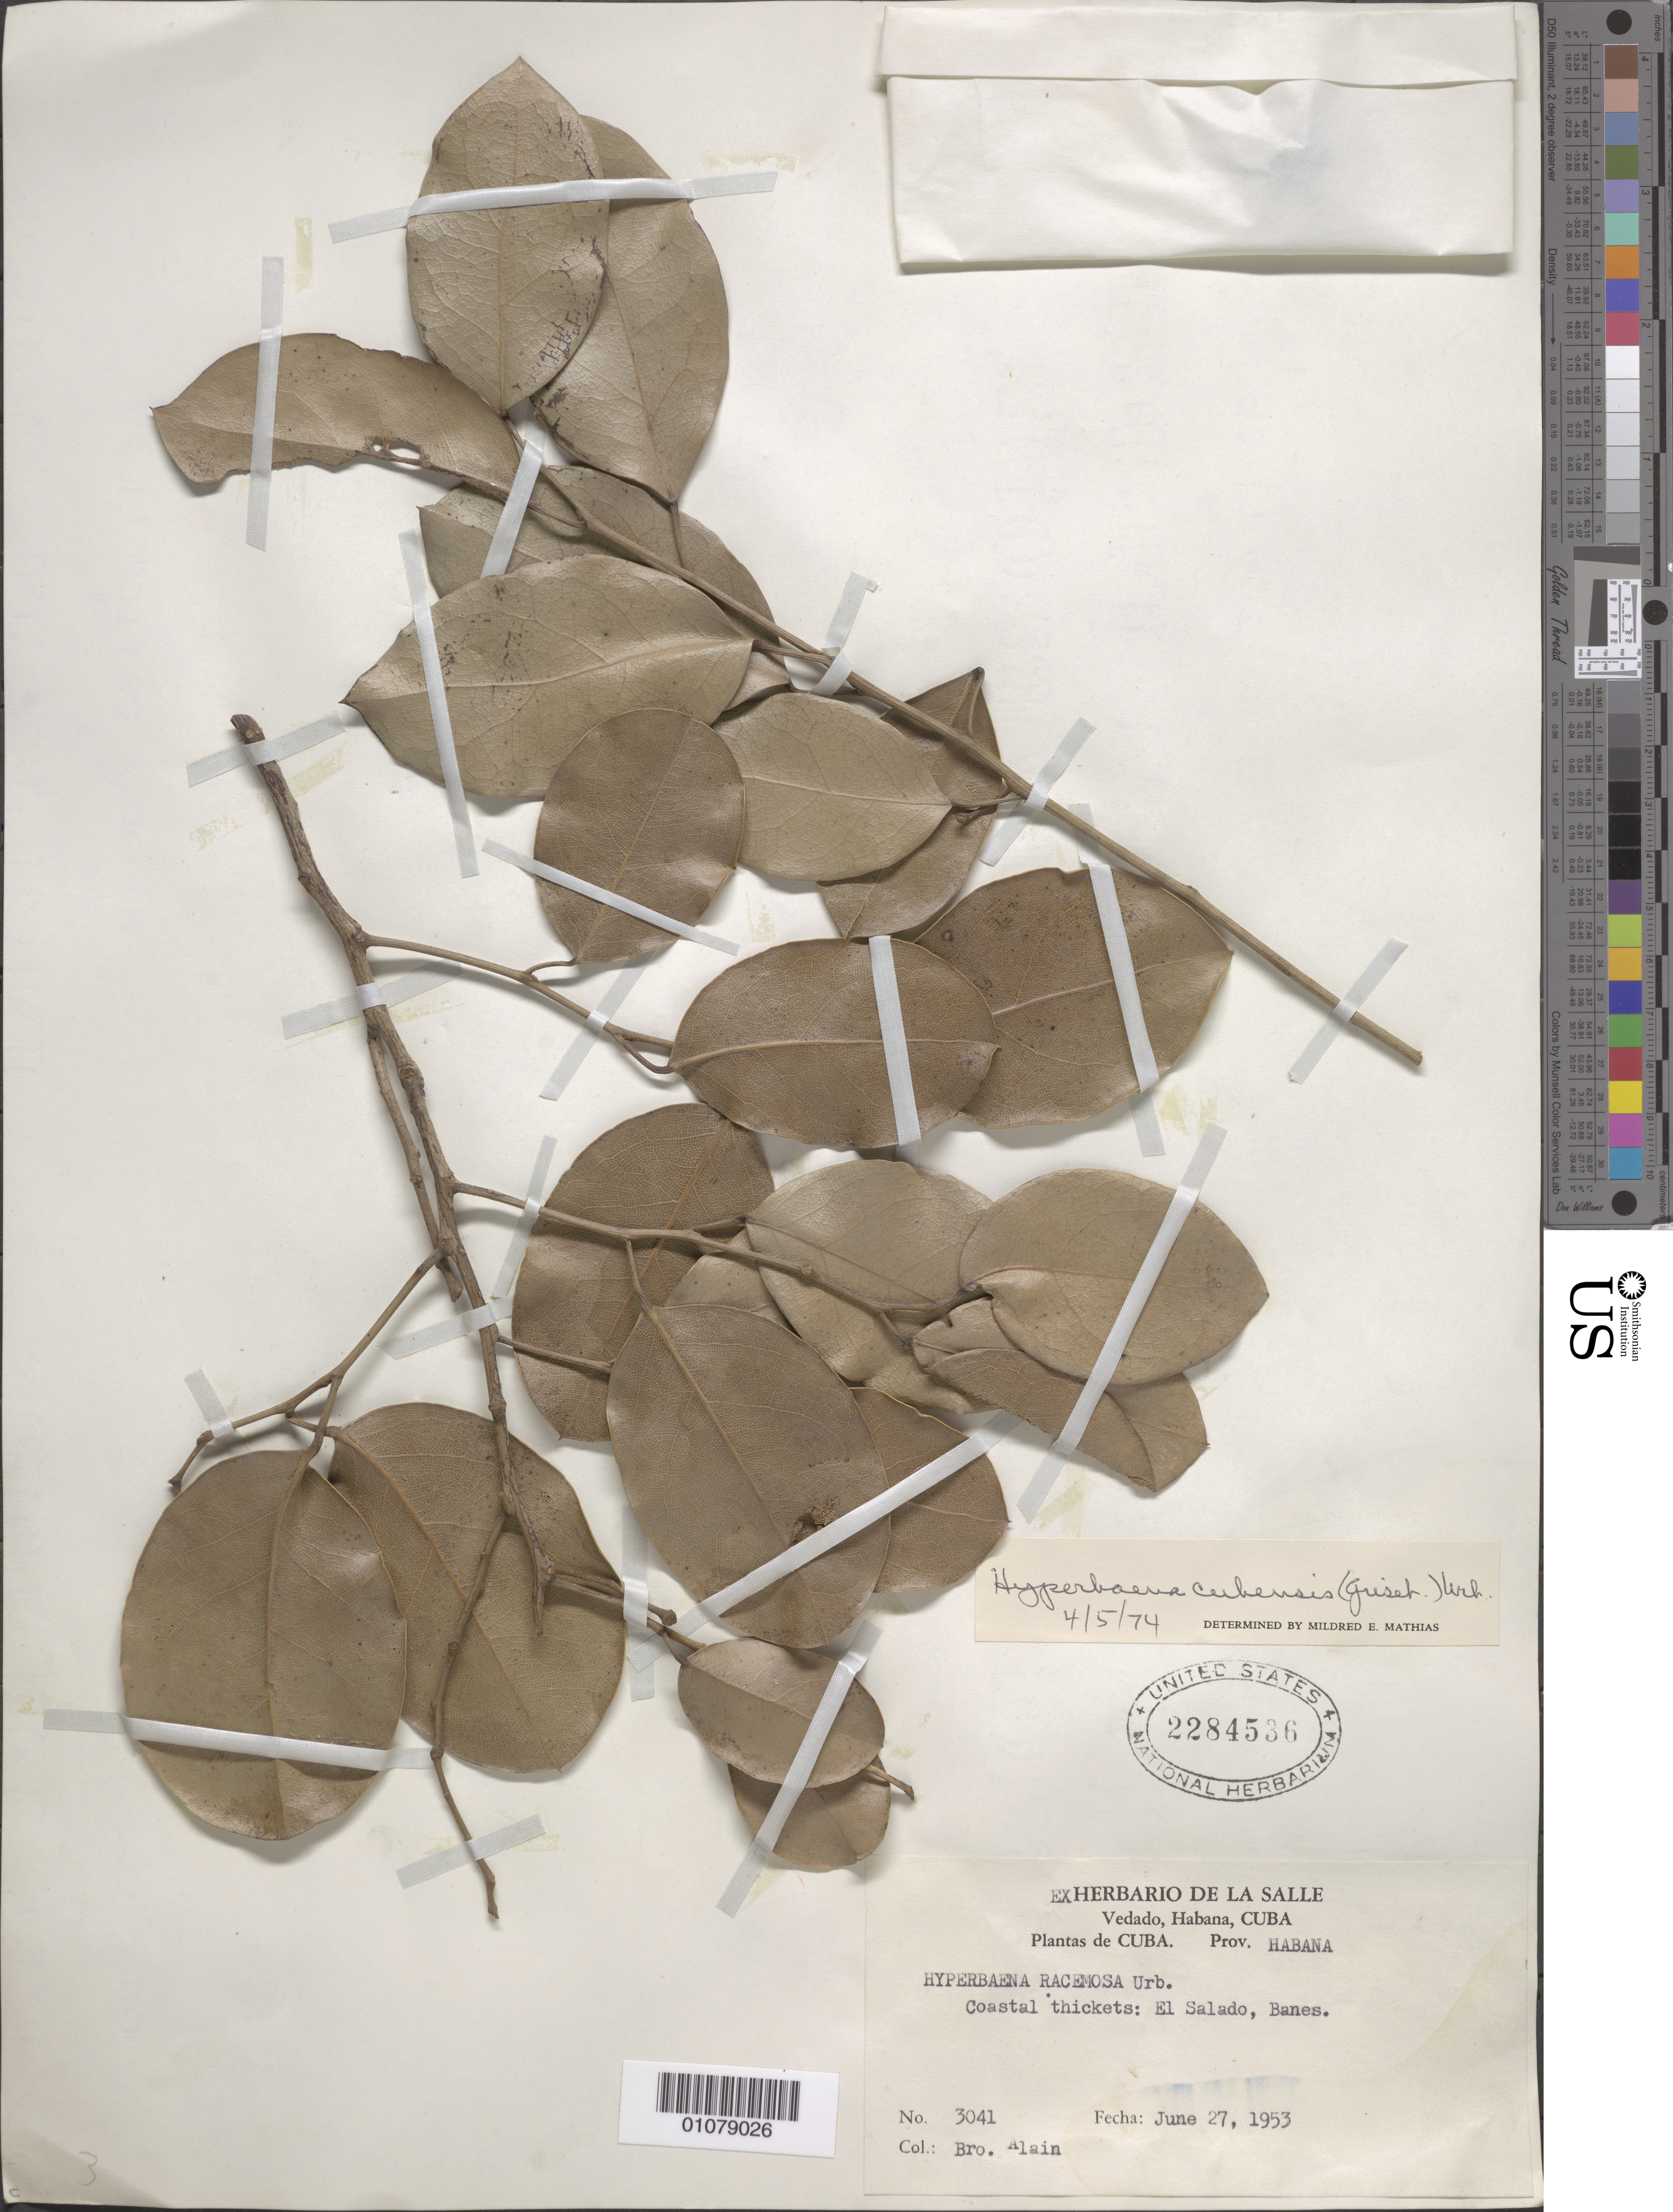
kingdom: Plantae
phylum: Tracheophyta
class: Magnoliopsida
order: Ranunculales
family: Menispermaceae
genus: Hyperbaena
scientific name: Hyperbaena cubensis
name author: (Griseb.) Urb.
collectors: A. H. Liogier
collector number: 3041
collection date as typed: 27 Jun 1953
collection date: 1953-06-27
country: Cuba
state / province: Holguín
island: Cuba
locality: Coastal thickets: El Salado, Banes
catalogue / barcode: US 2284536